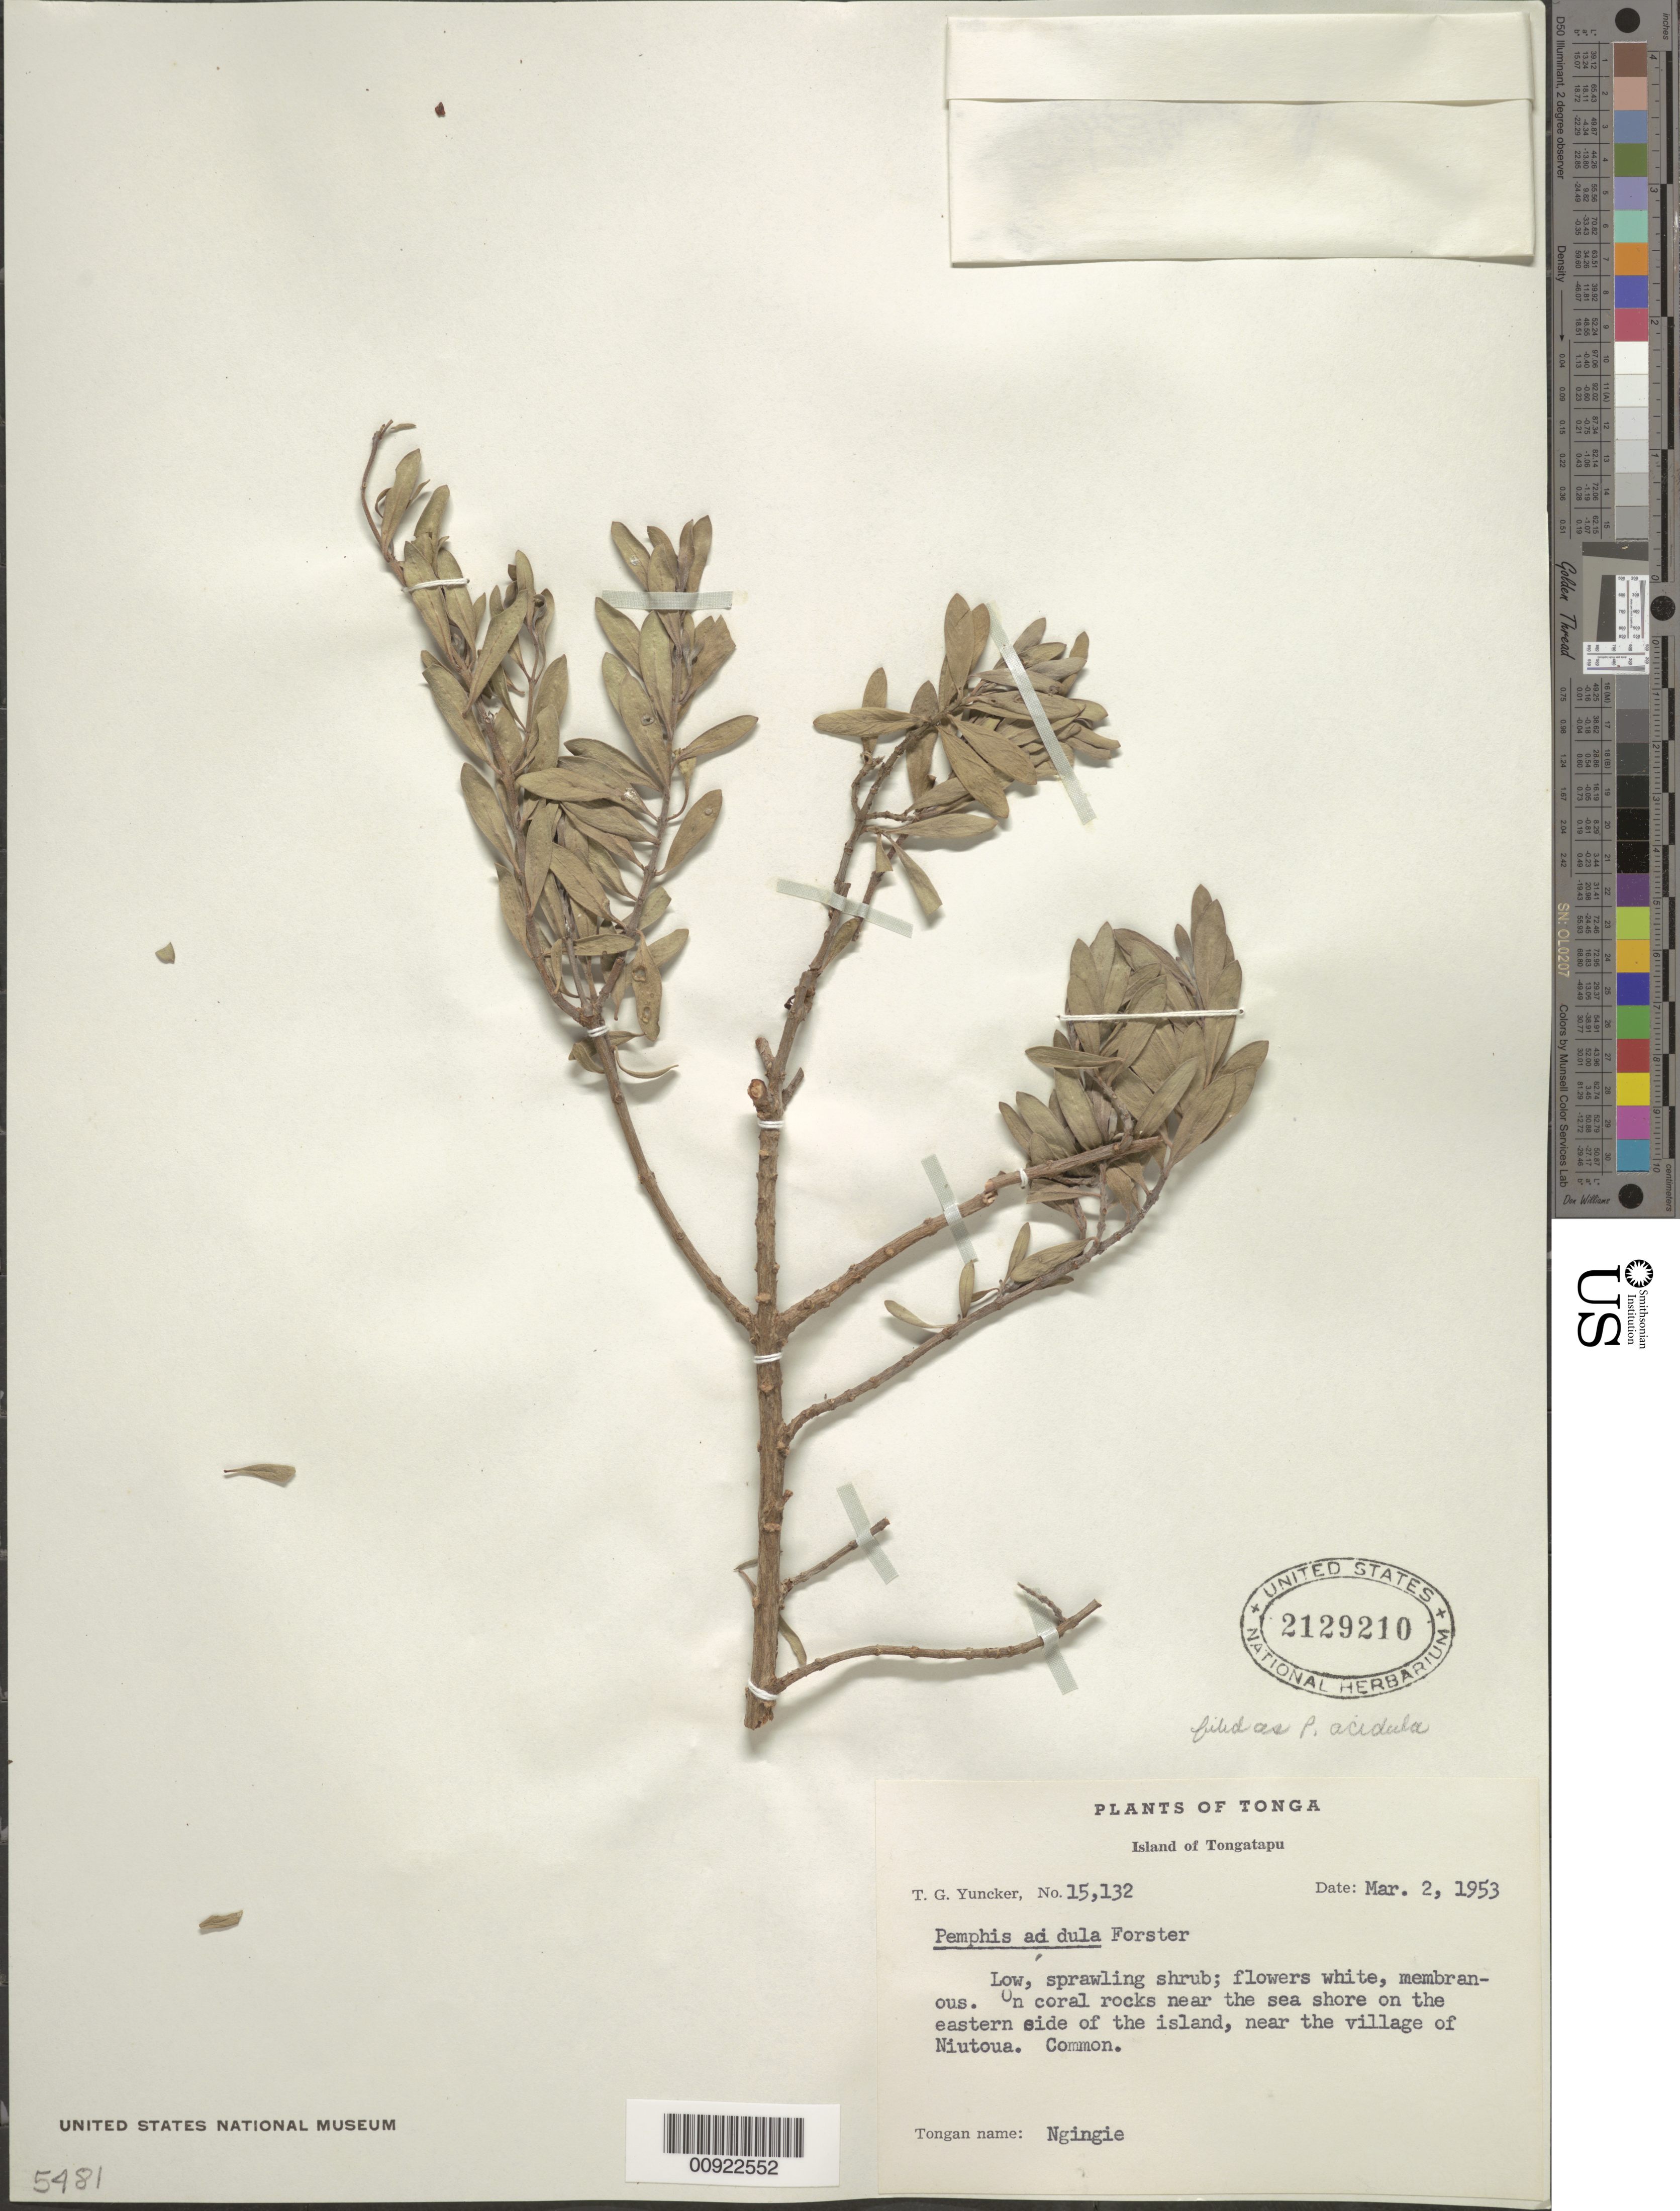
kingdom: Plantae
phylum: Tracheophyta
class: Magnoliopsida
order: Myrtales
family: Lythraceae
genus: Pemphis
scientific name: Pemphis acidula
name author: J.R. Forst. & G. Forst.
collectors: T. G. Yuncker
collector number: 15132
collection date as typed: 02 Mar 1953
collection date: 1953-03-02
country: Tonga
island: Tongatapu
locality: Near the village of Niutoua.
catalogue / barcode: US 2129210